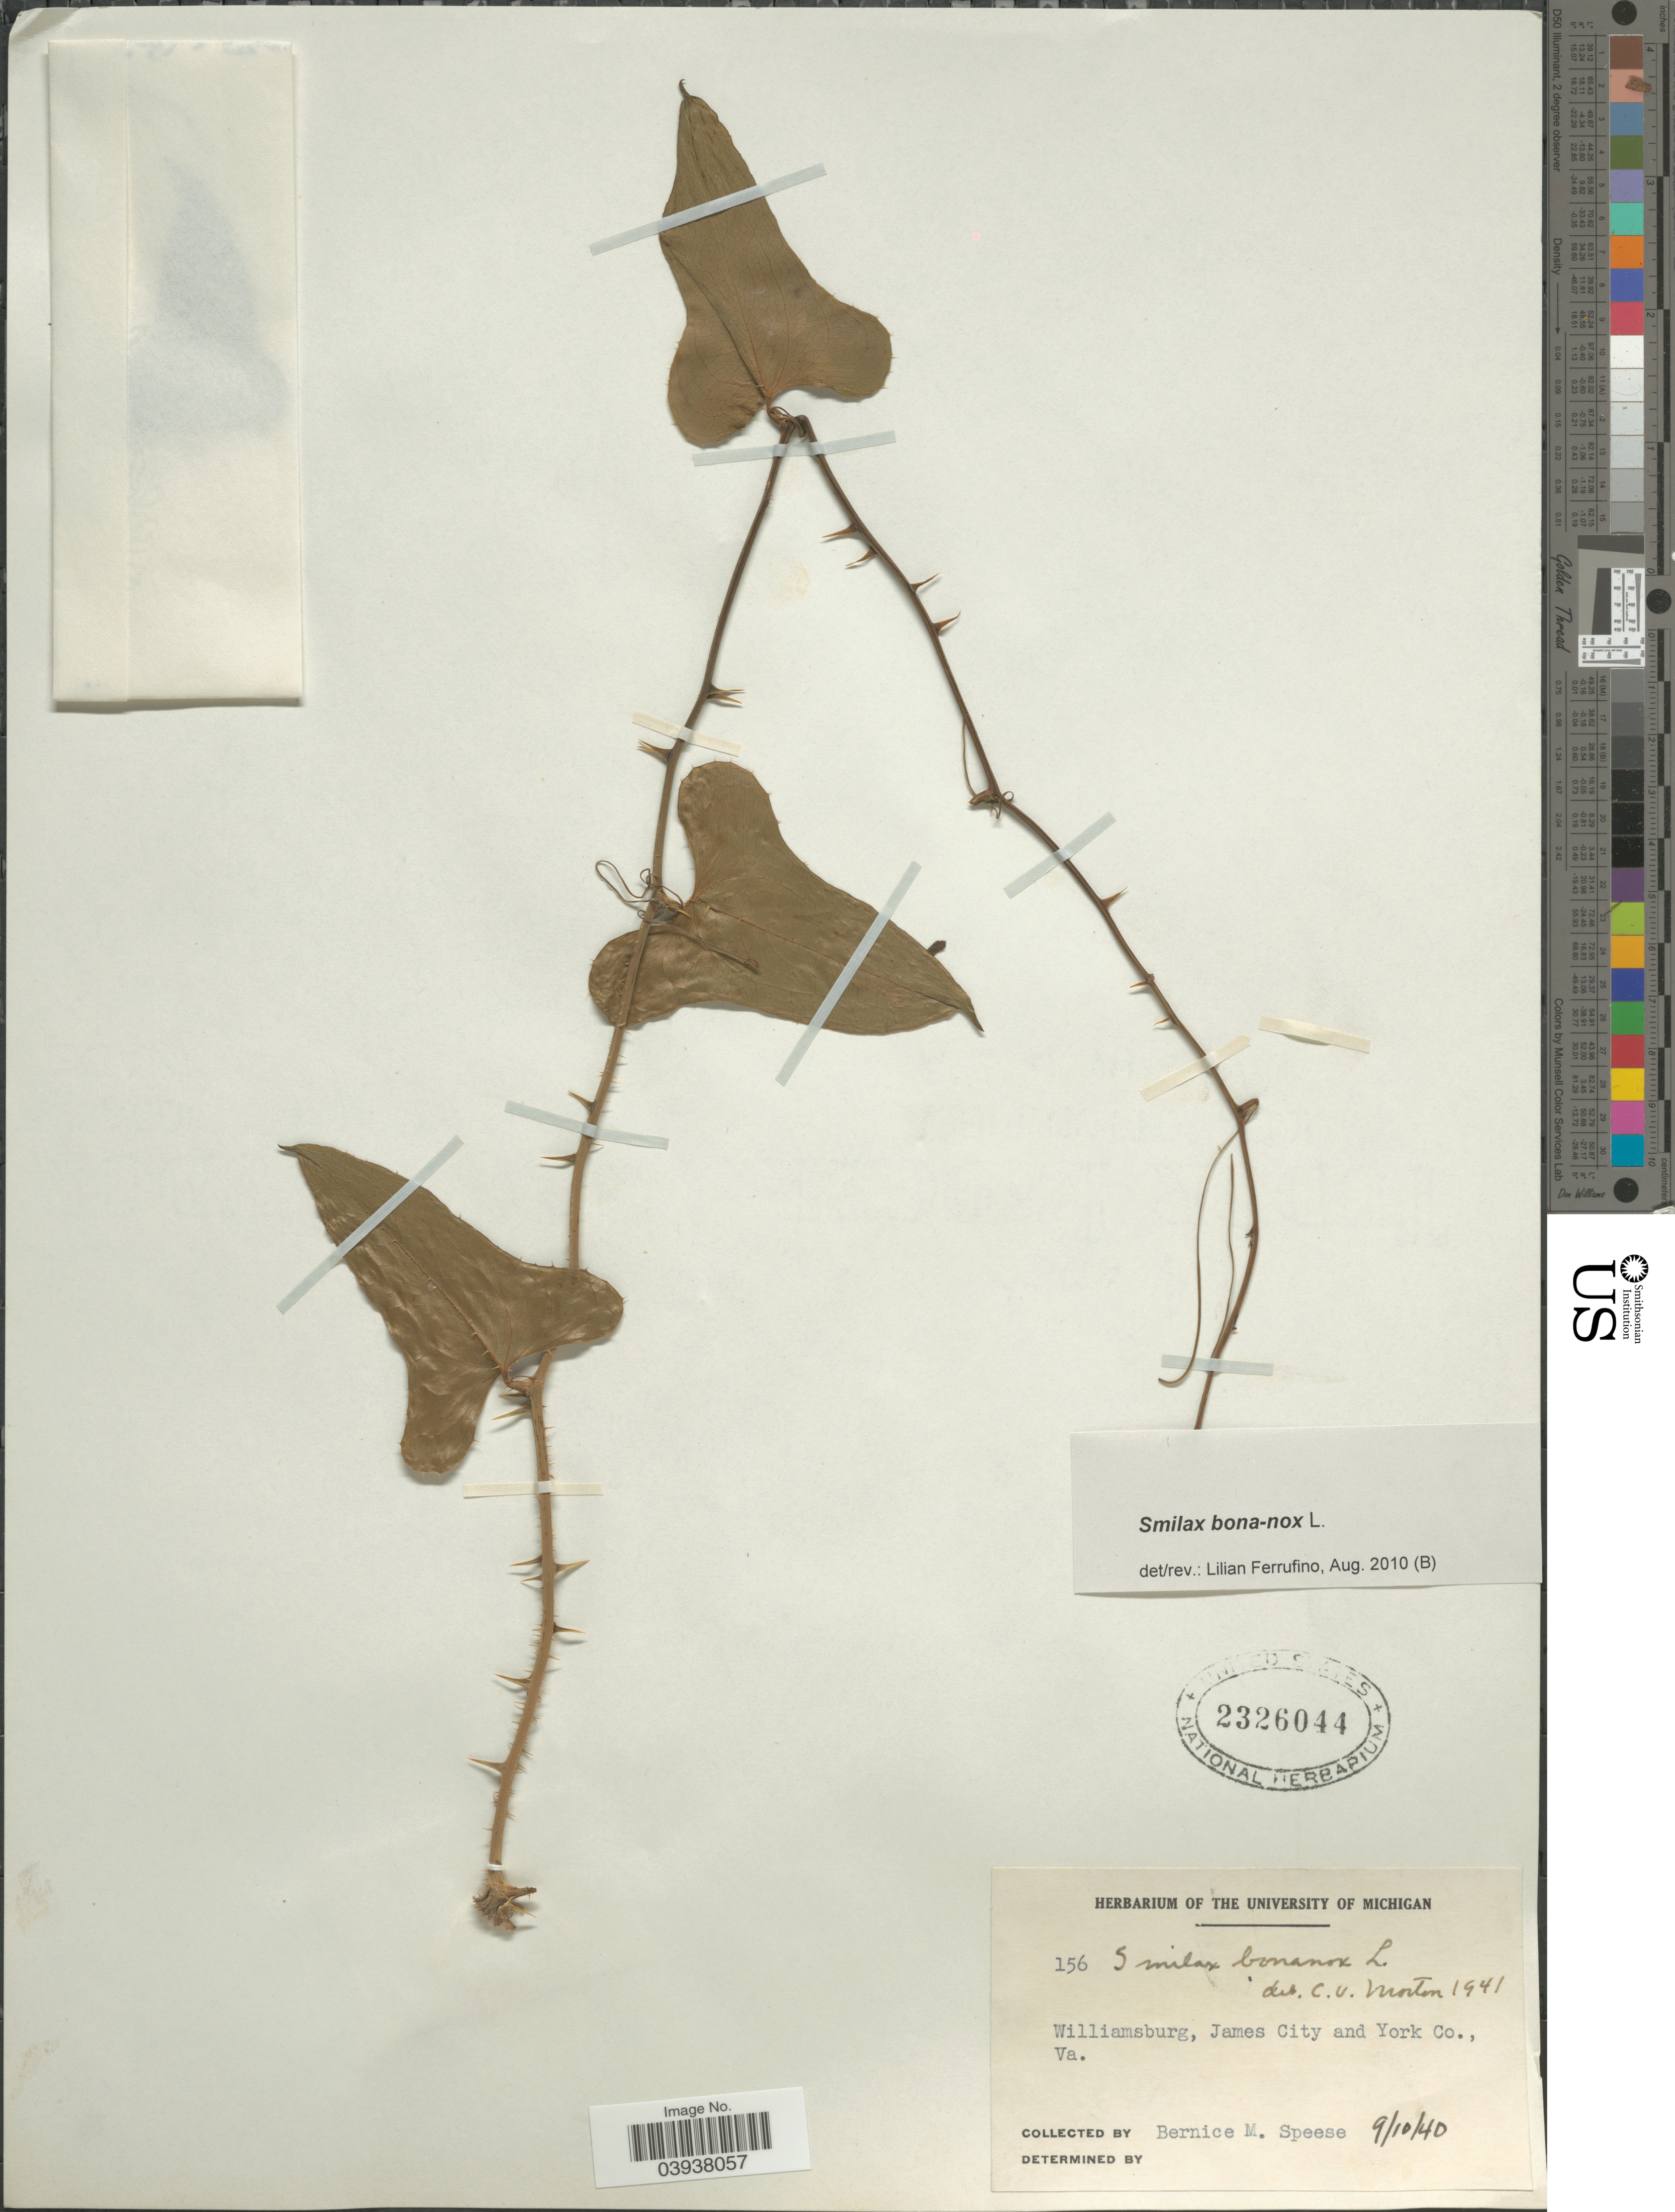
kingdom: Plantae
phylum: Tracheophyta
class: Liliopsida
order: Liliales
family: Smilacaceae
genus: Smilax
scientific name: Smilax bona-nox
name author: L.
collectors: B. Speese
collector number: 156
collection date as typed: Transcribed d/m/y: 10/9/40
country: United States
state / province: Virginia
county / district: City of Williamsburg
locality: Williamsburg, James City and York Co.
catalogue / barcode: US 2326044